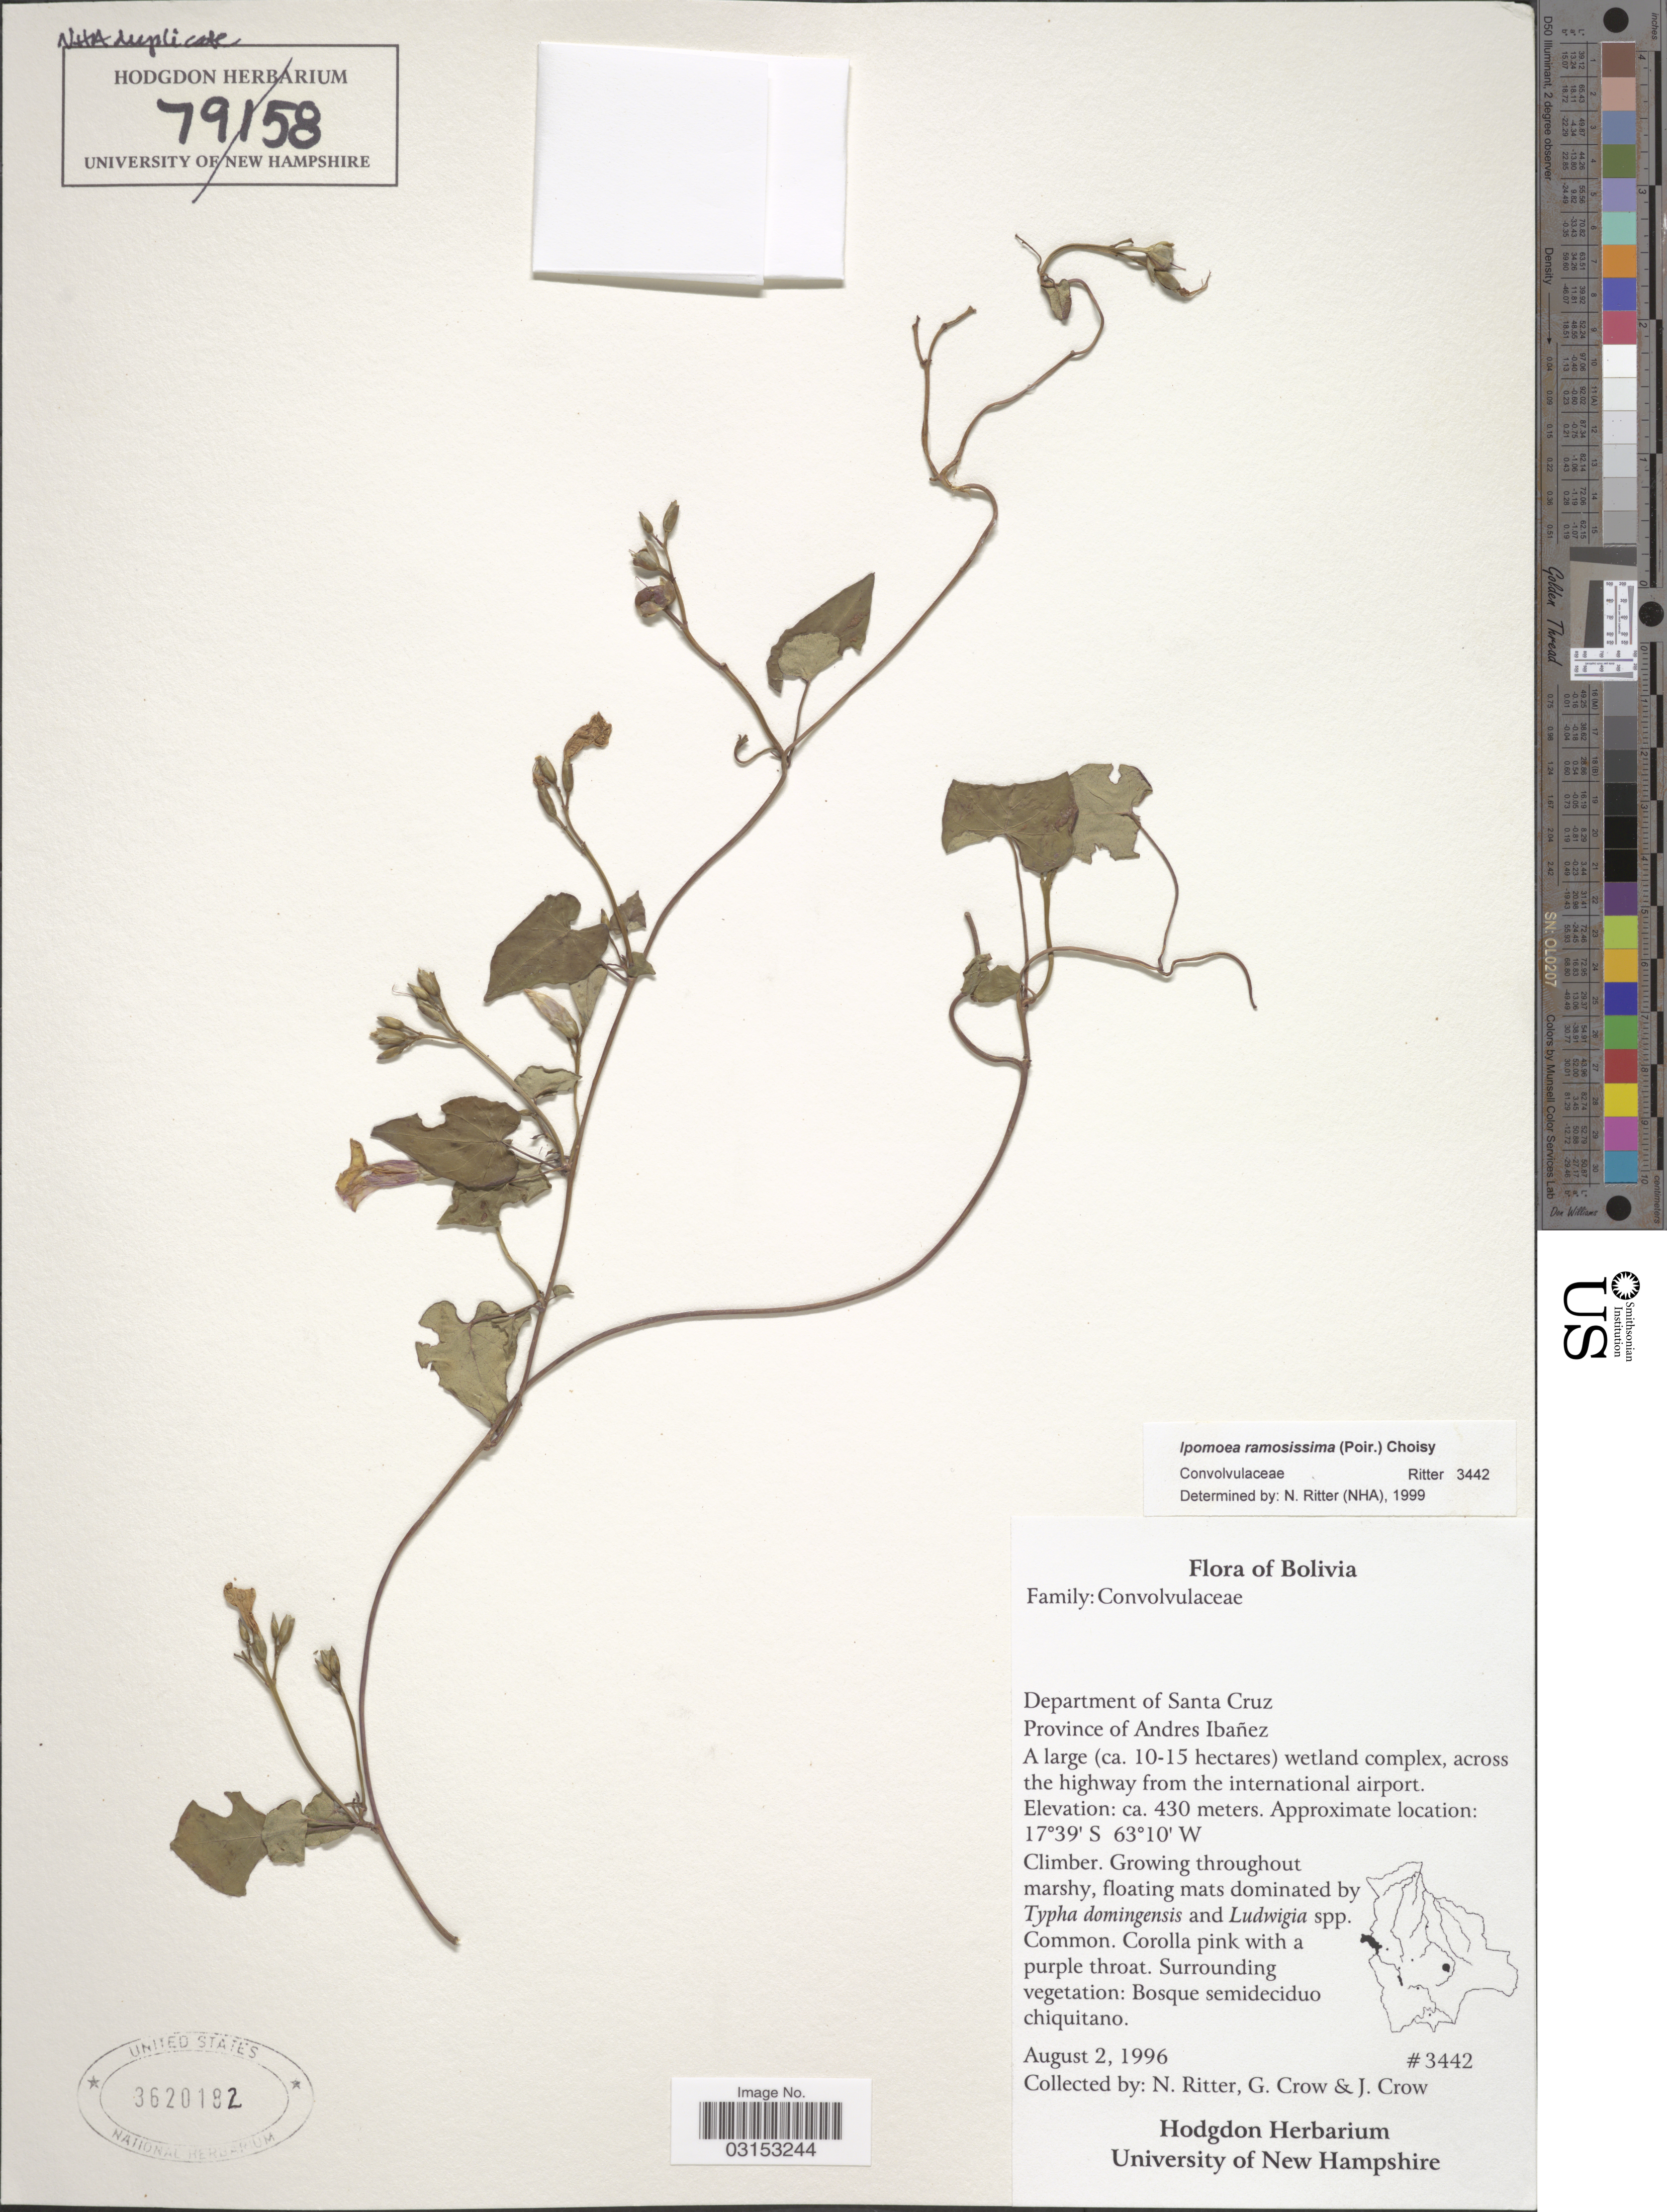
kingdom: Plantae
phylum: Tracheophyta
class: Magnoliopsida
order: Solanales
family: Convolvulaceae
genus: Ipomoea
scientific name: Ipomoea ramosissima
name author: (Poir.) Choisy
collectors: N. Ritter, G. Crow & J. Crow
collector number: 3442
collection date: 1996-08-02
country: Bolivia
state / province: Santa Cruz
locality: Department of Santa Cruz, Province of Andres Ibañez.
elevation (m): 430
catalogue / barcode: US 3620182